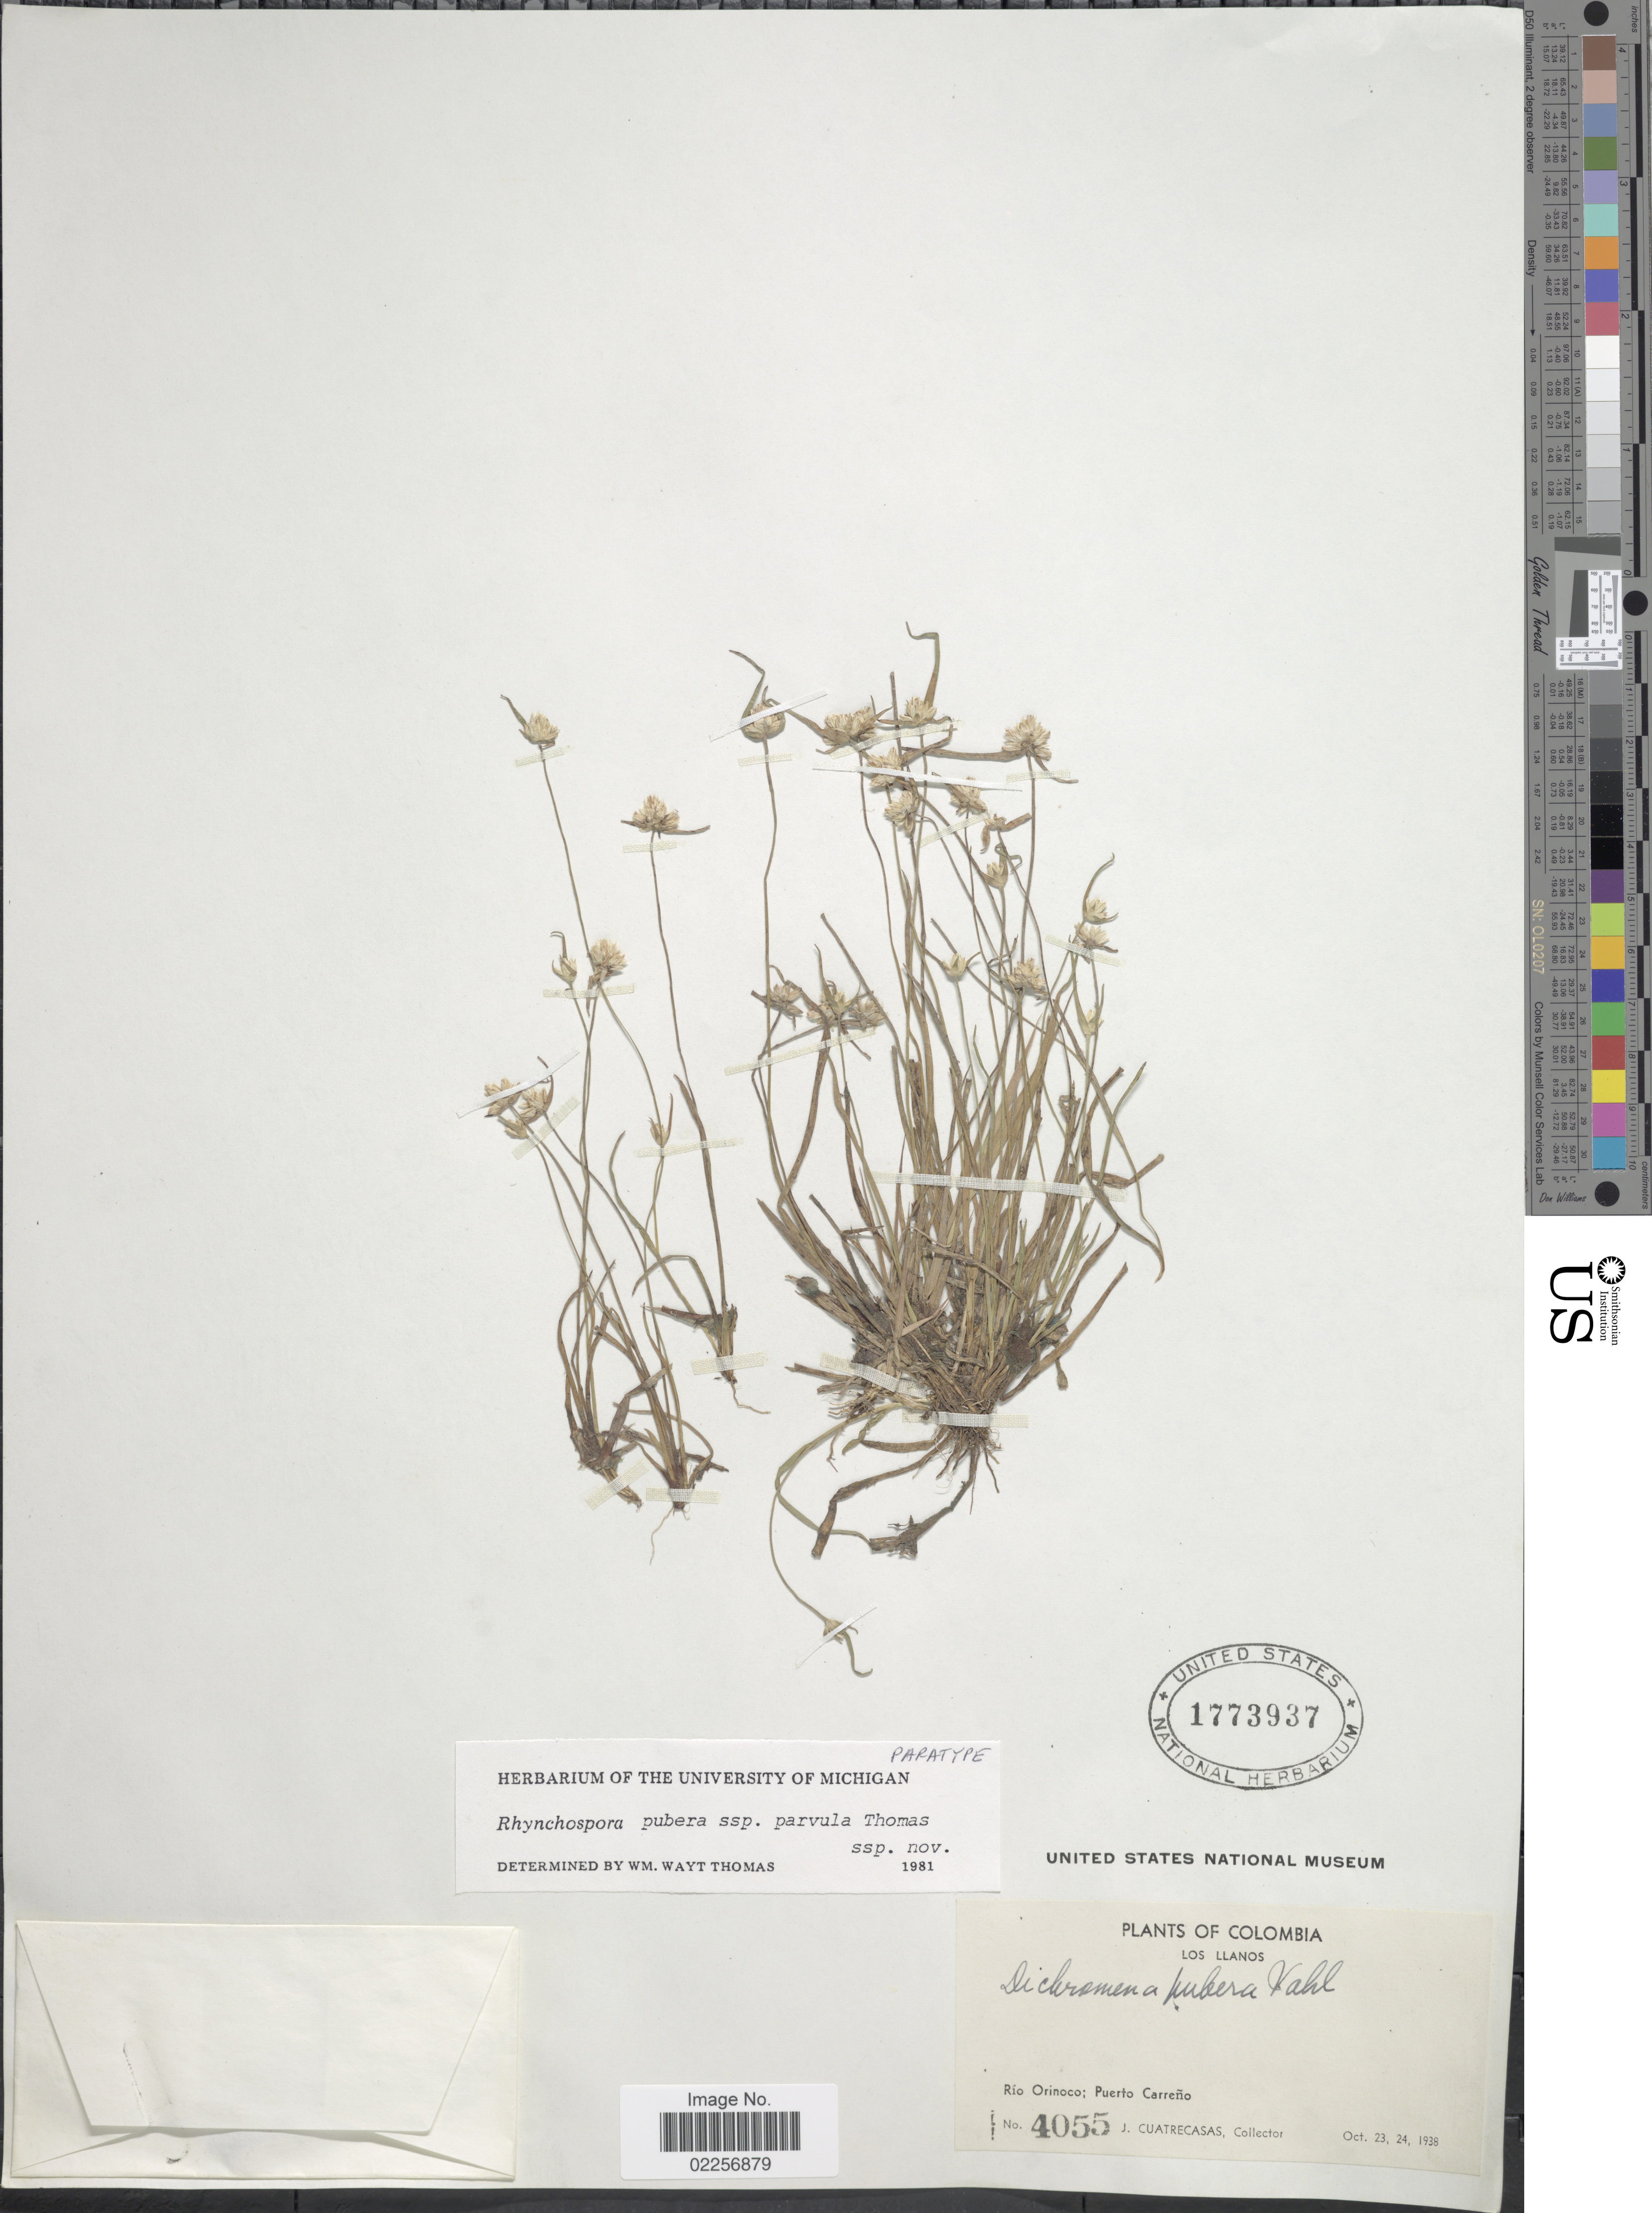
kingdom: Plantae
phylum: Tracheophyta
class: Liliopsida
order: Poales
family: Cyperaceae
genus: Rhynchospora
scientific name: Rhynchospora pubera subsp. parvula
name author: W.W. Thomas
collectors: J. Cuatrecasas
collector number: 4055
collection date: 1938-10-23/1938-10-24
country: Colombia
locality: Los Llanos. Rio Orinoco; Puerto Carreno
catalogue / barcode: US 1773937